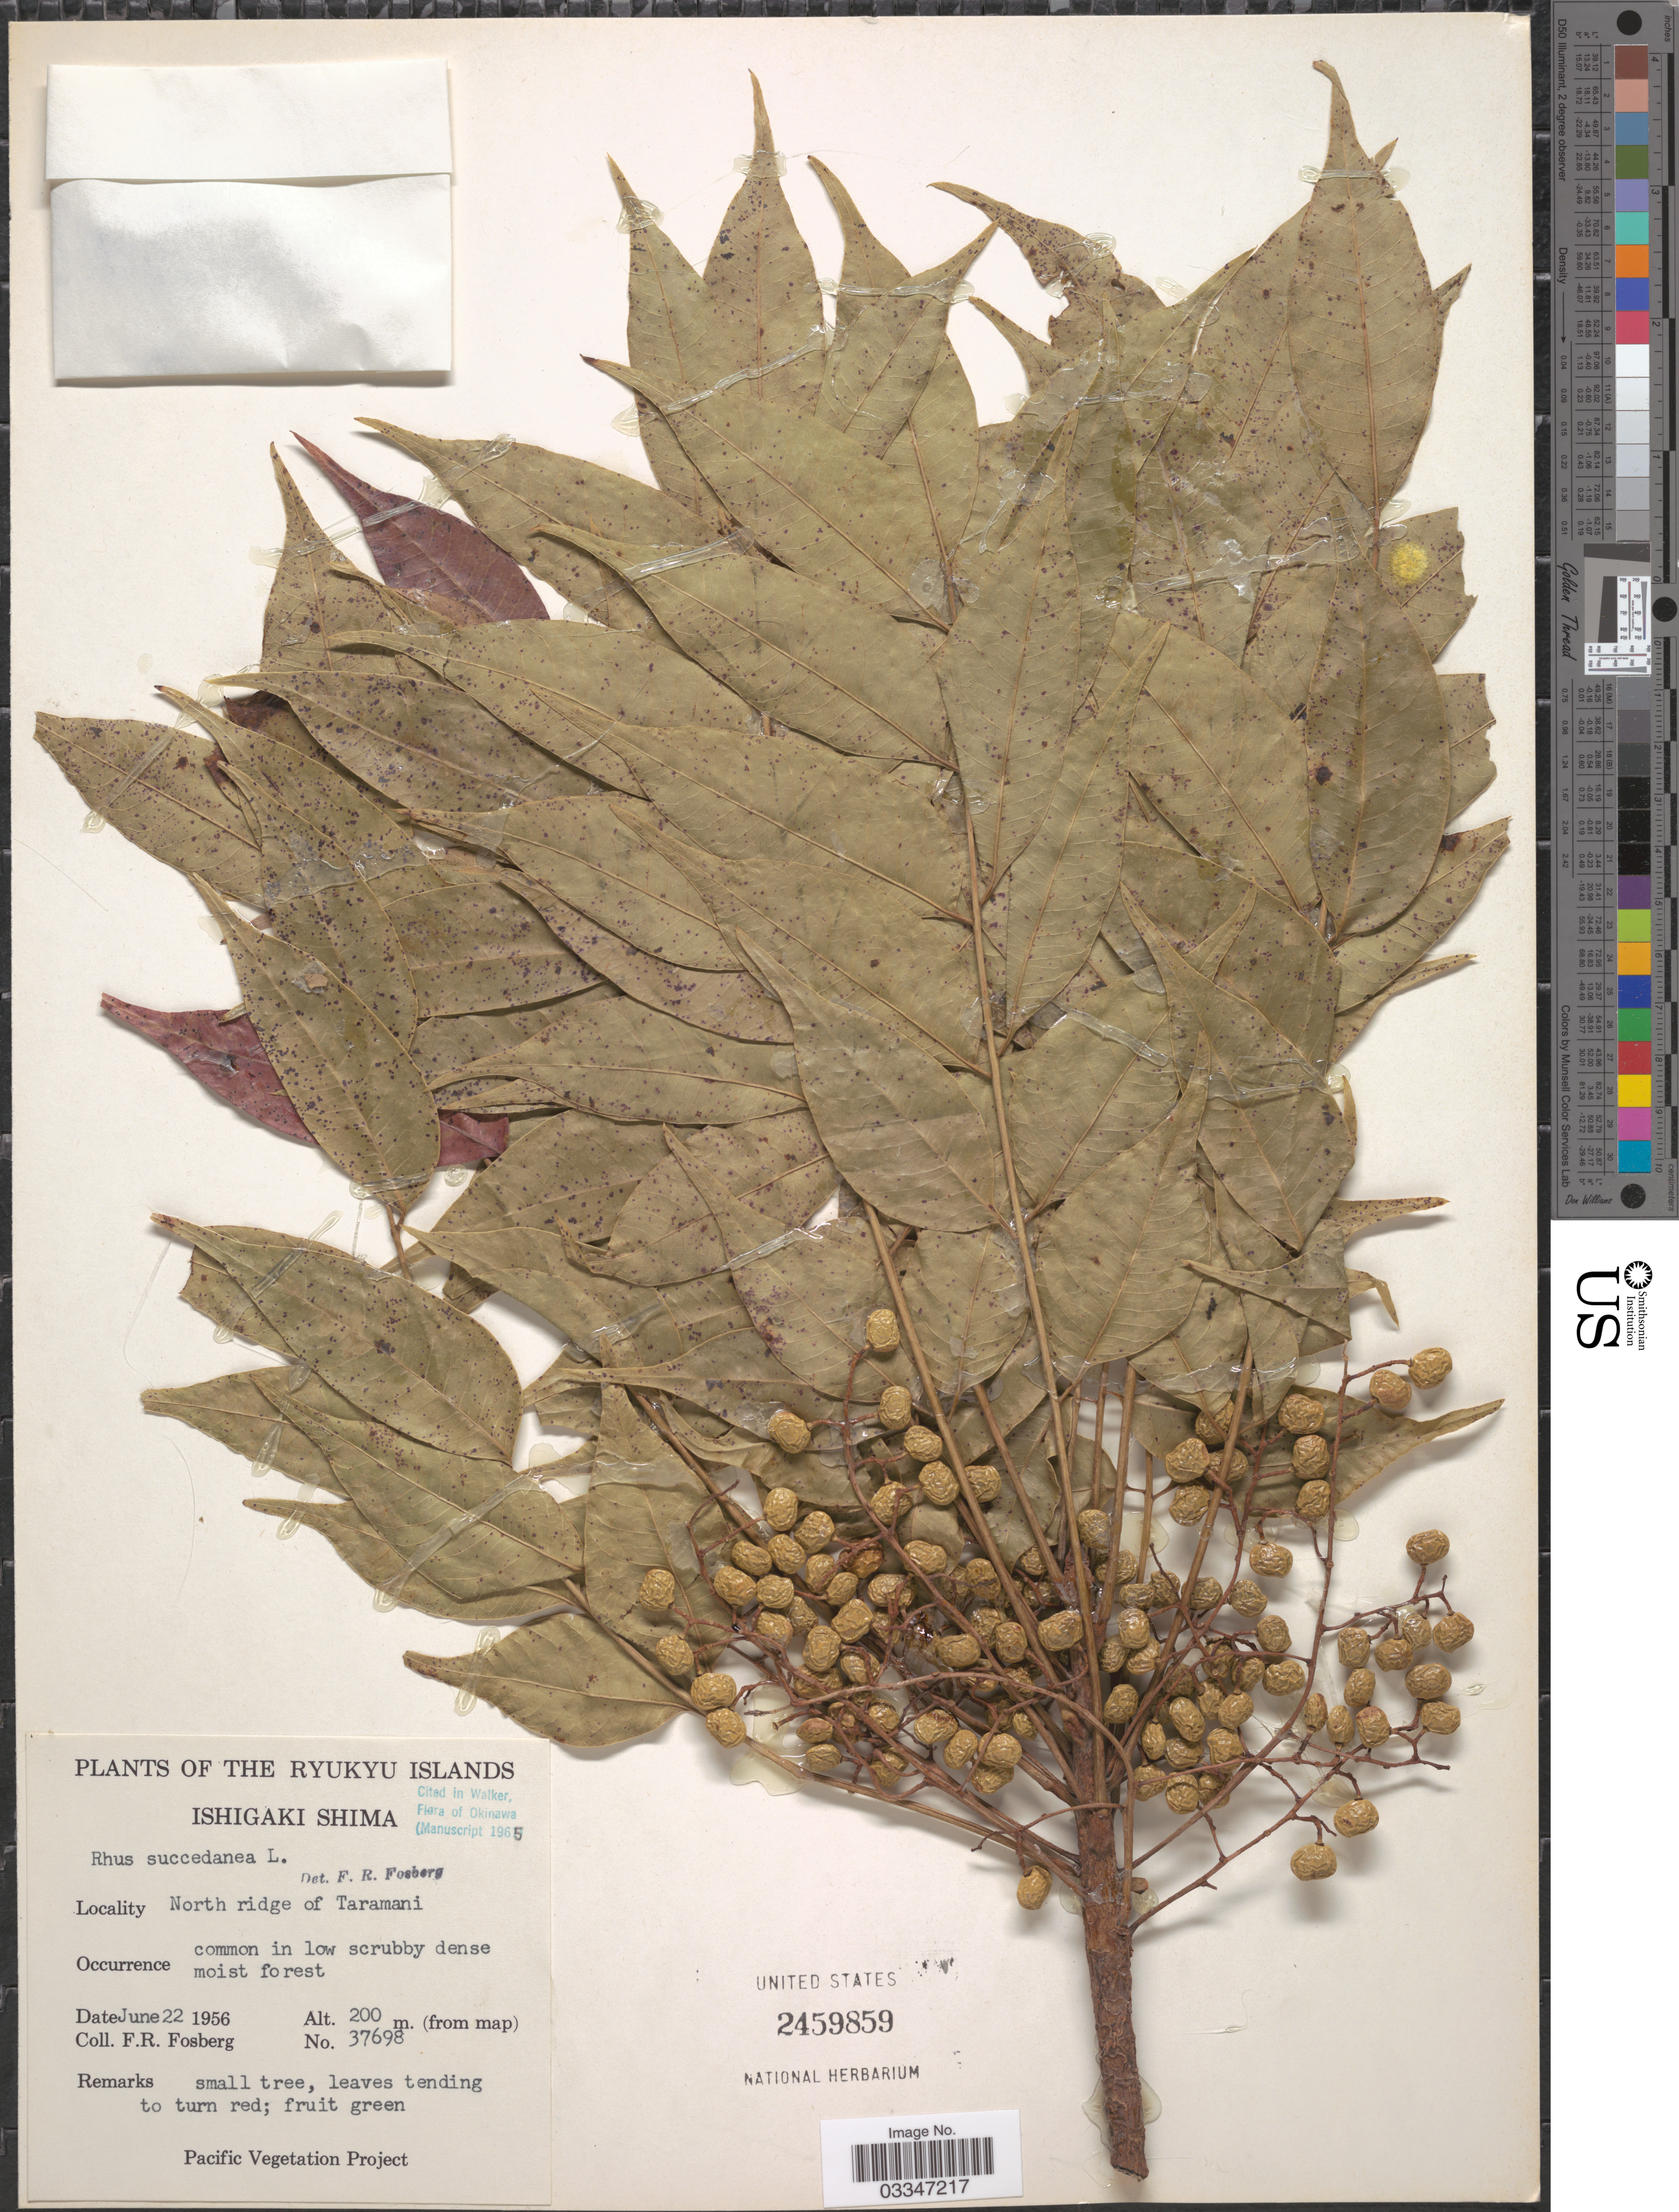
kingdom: Plantae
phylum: Tracheophyta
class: Magnoliopsida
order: Sapindales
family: Anacardiaceae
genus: Rhus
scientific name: Rhus succedanea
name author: L.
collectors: F. R. Fosberg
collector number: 37698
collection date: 1956-06-22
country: Japan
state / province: Okinawa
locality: Thre Ryukyu Islands. Ishigaki Shima. North ridge of Taramani.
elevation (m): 200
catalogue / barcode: US 2459859